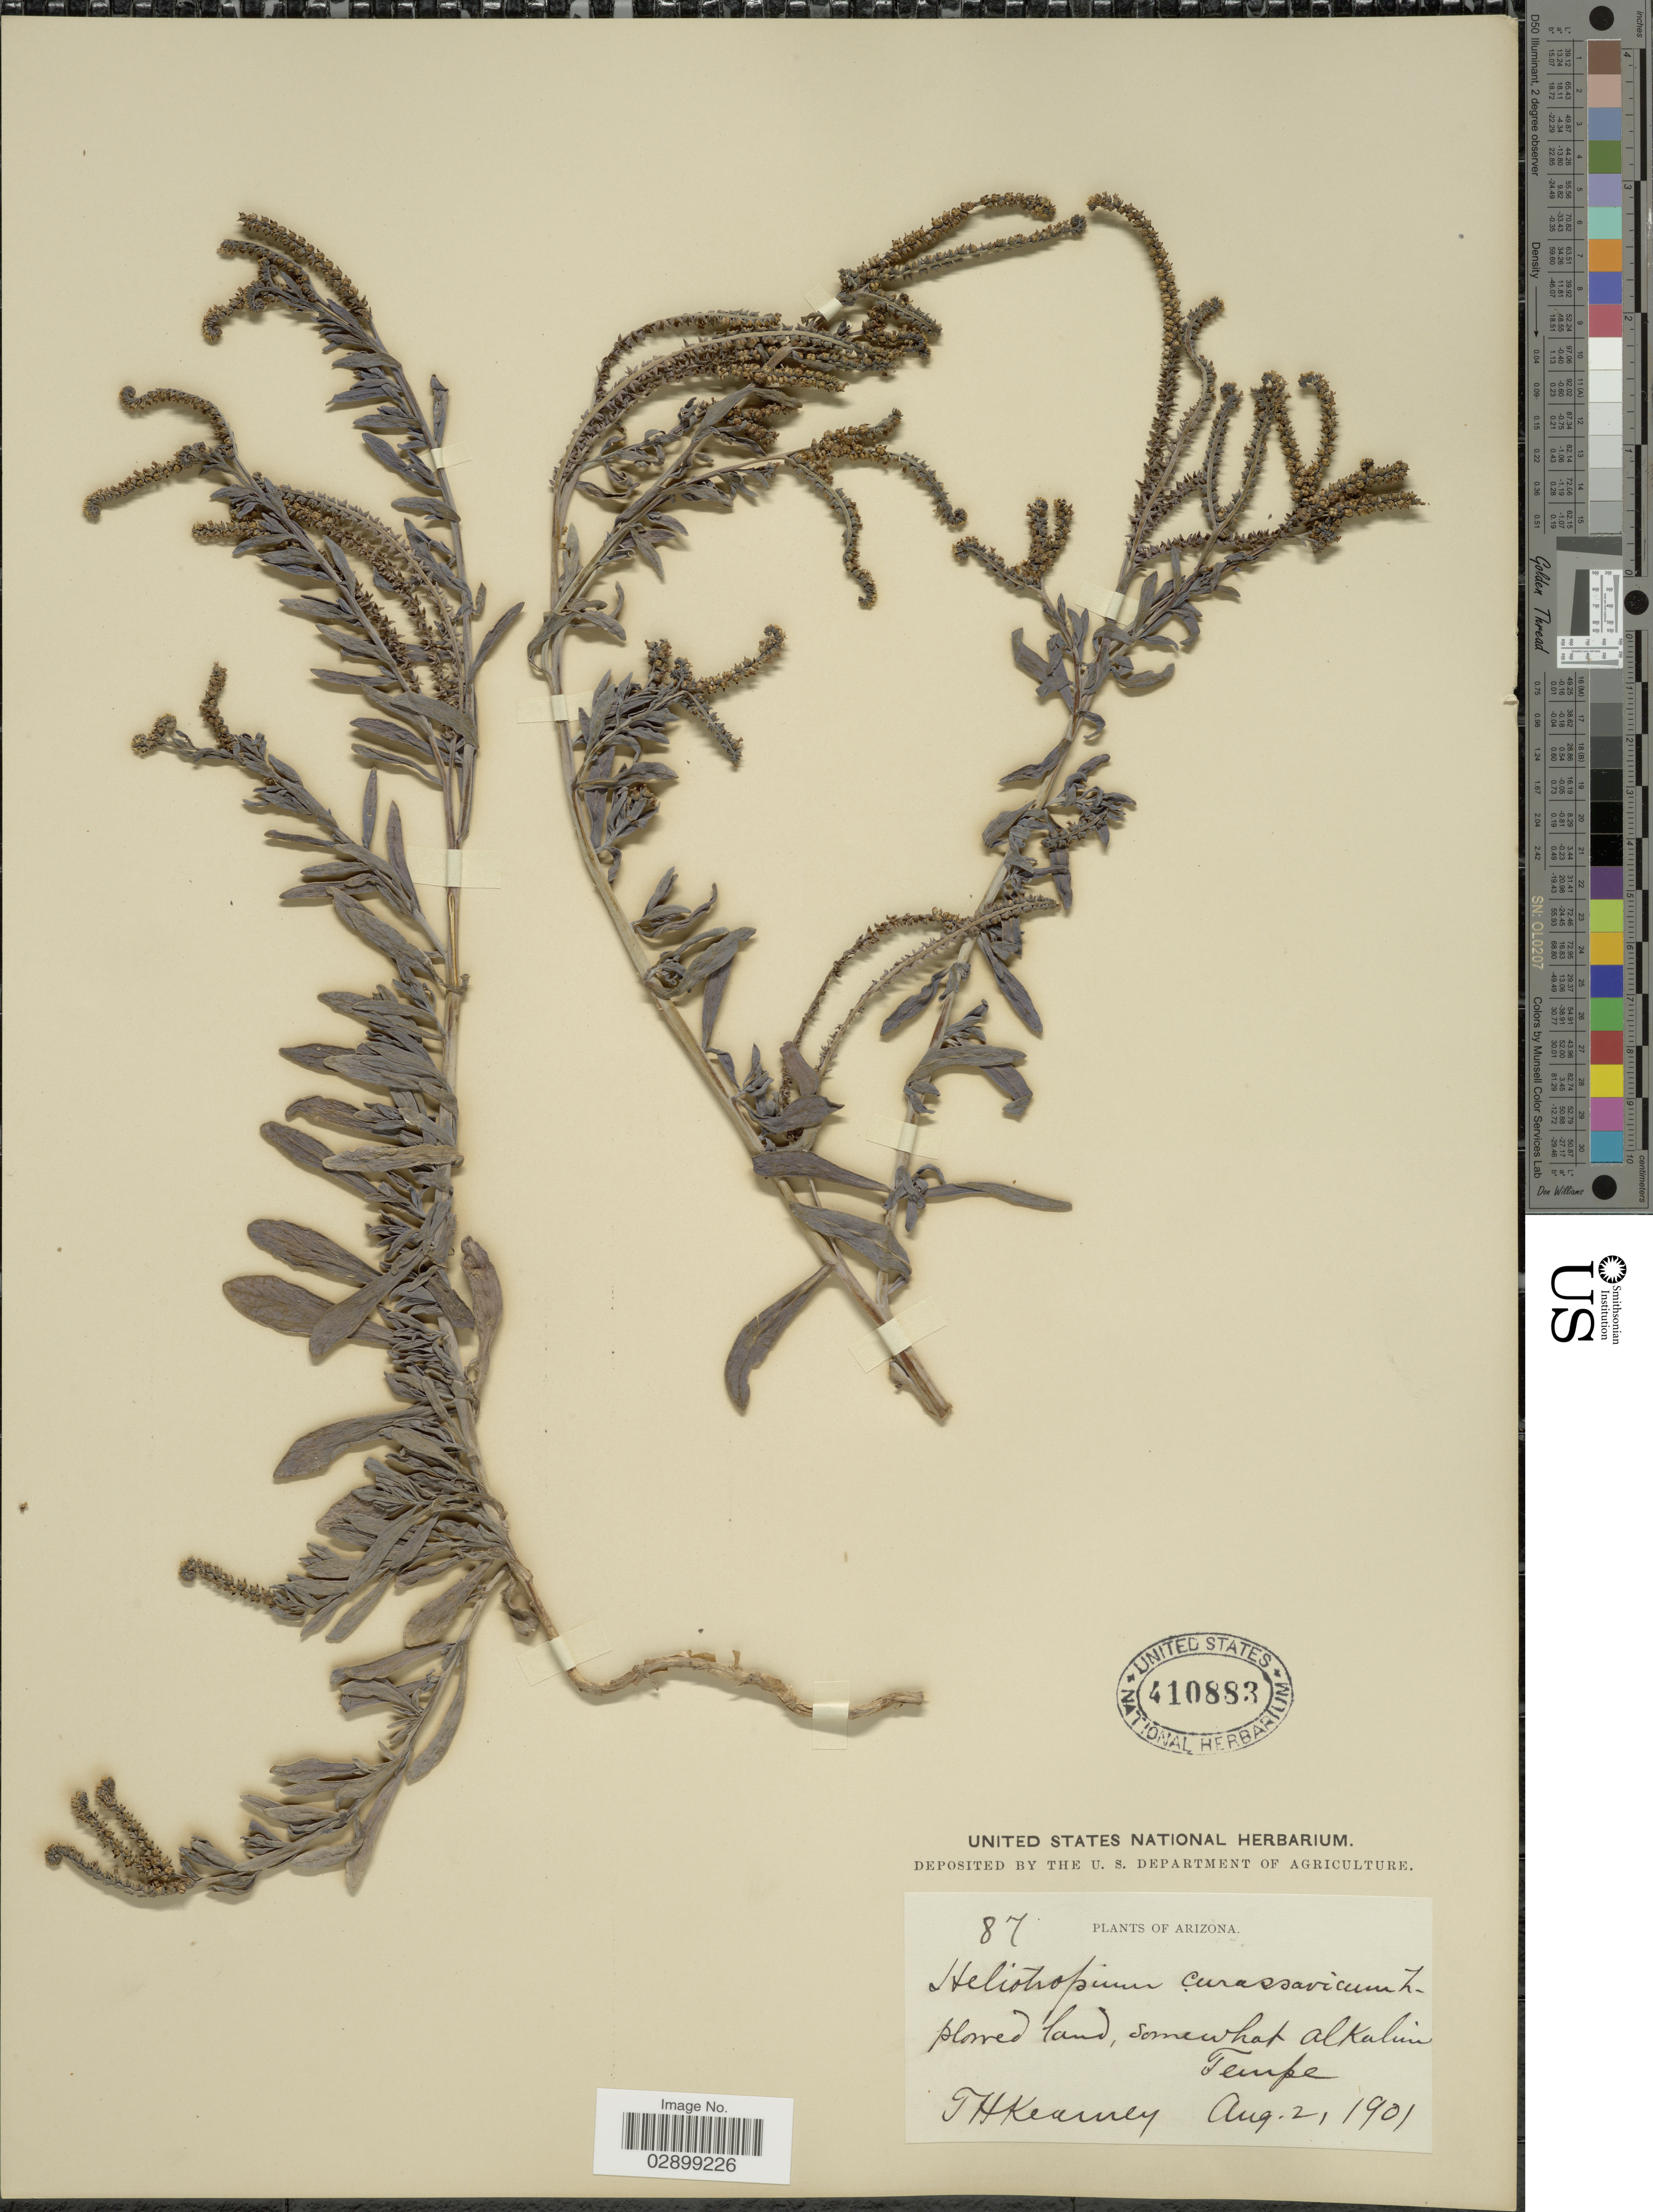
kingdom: Plantae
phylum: Tracheophyta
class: Magnoliopsida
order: Boraginales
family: Heliotropiaceae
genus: Heliotropium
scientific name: Heliotropium sp.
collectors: T. H. Kearney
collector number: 87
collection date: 1901-08-02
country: United States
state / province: Arizona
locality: Plowed land, somewhat Alkaline Tempe.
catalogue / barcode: US 410883